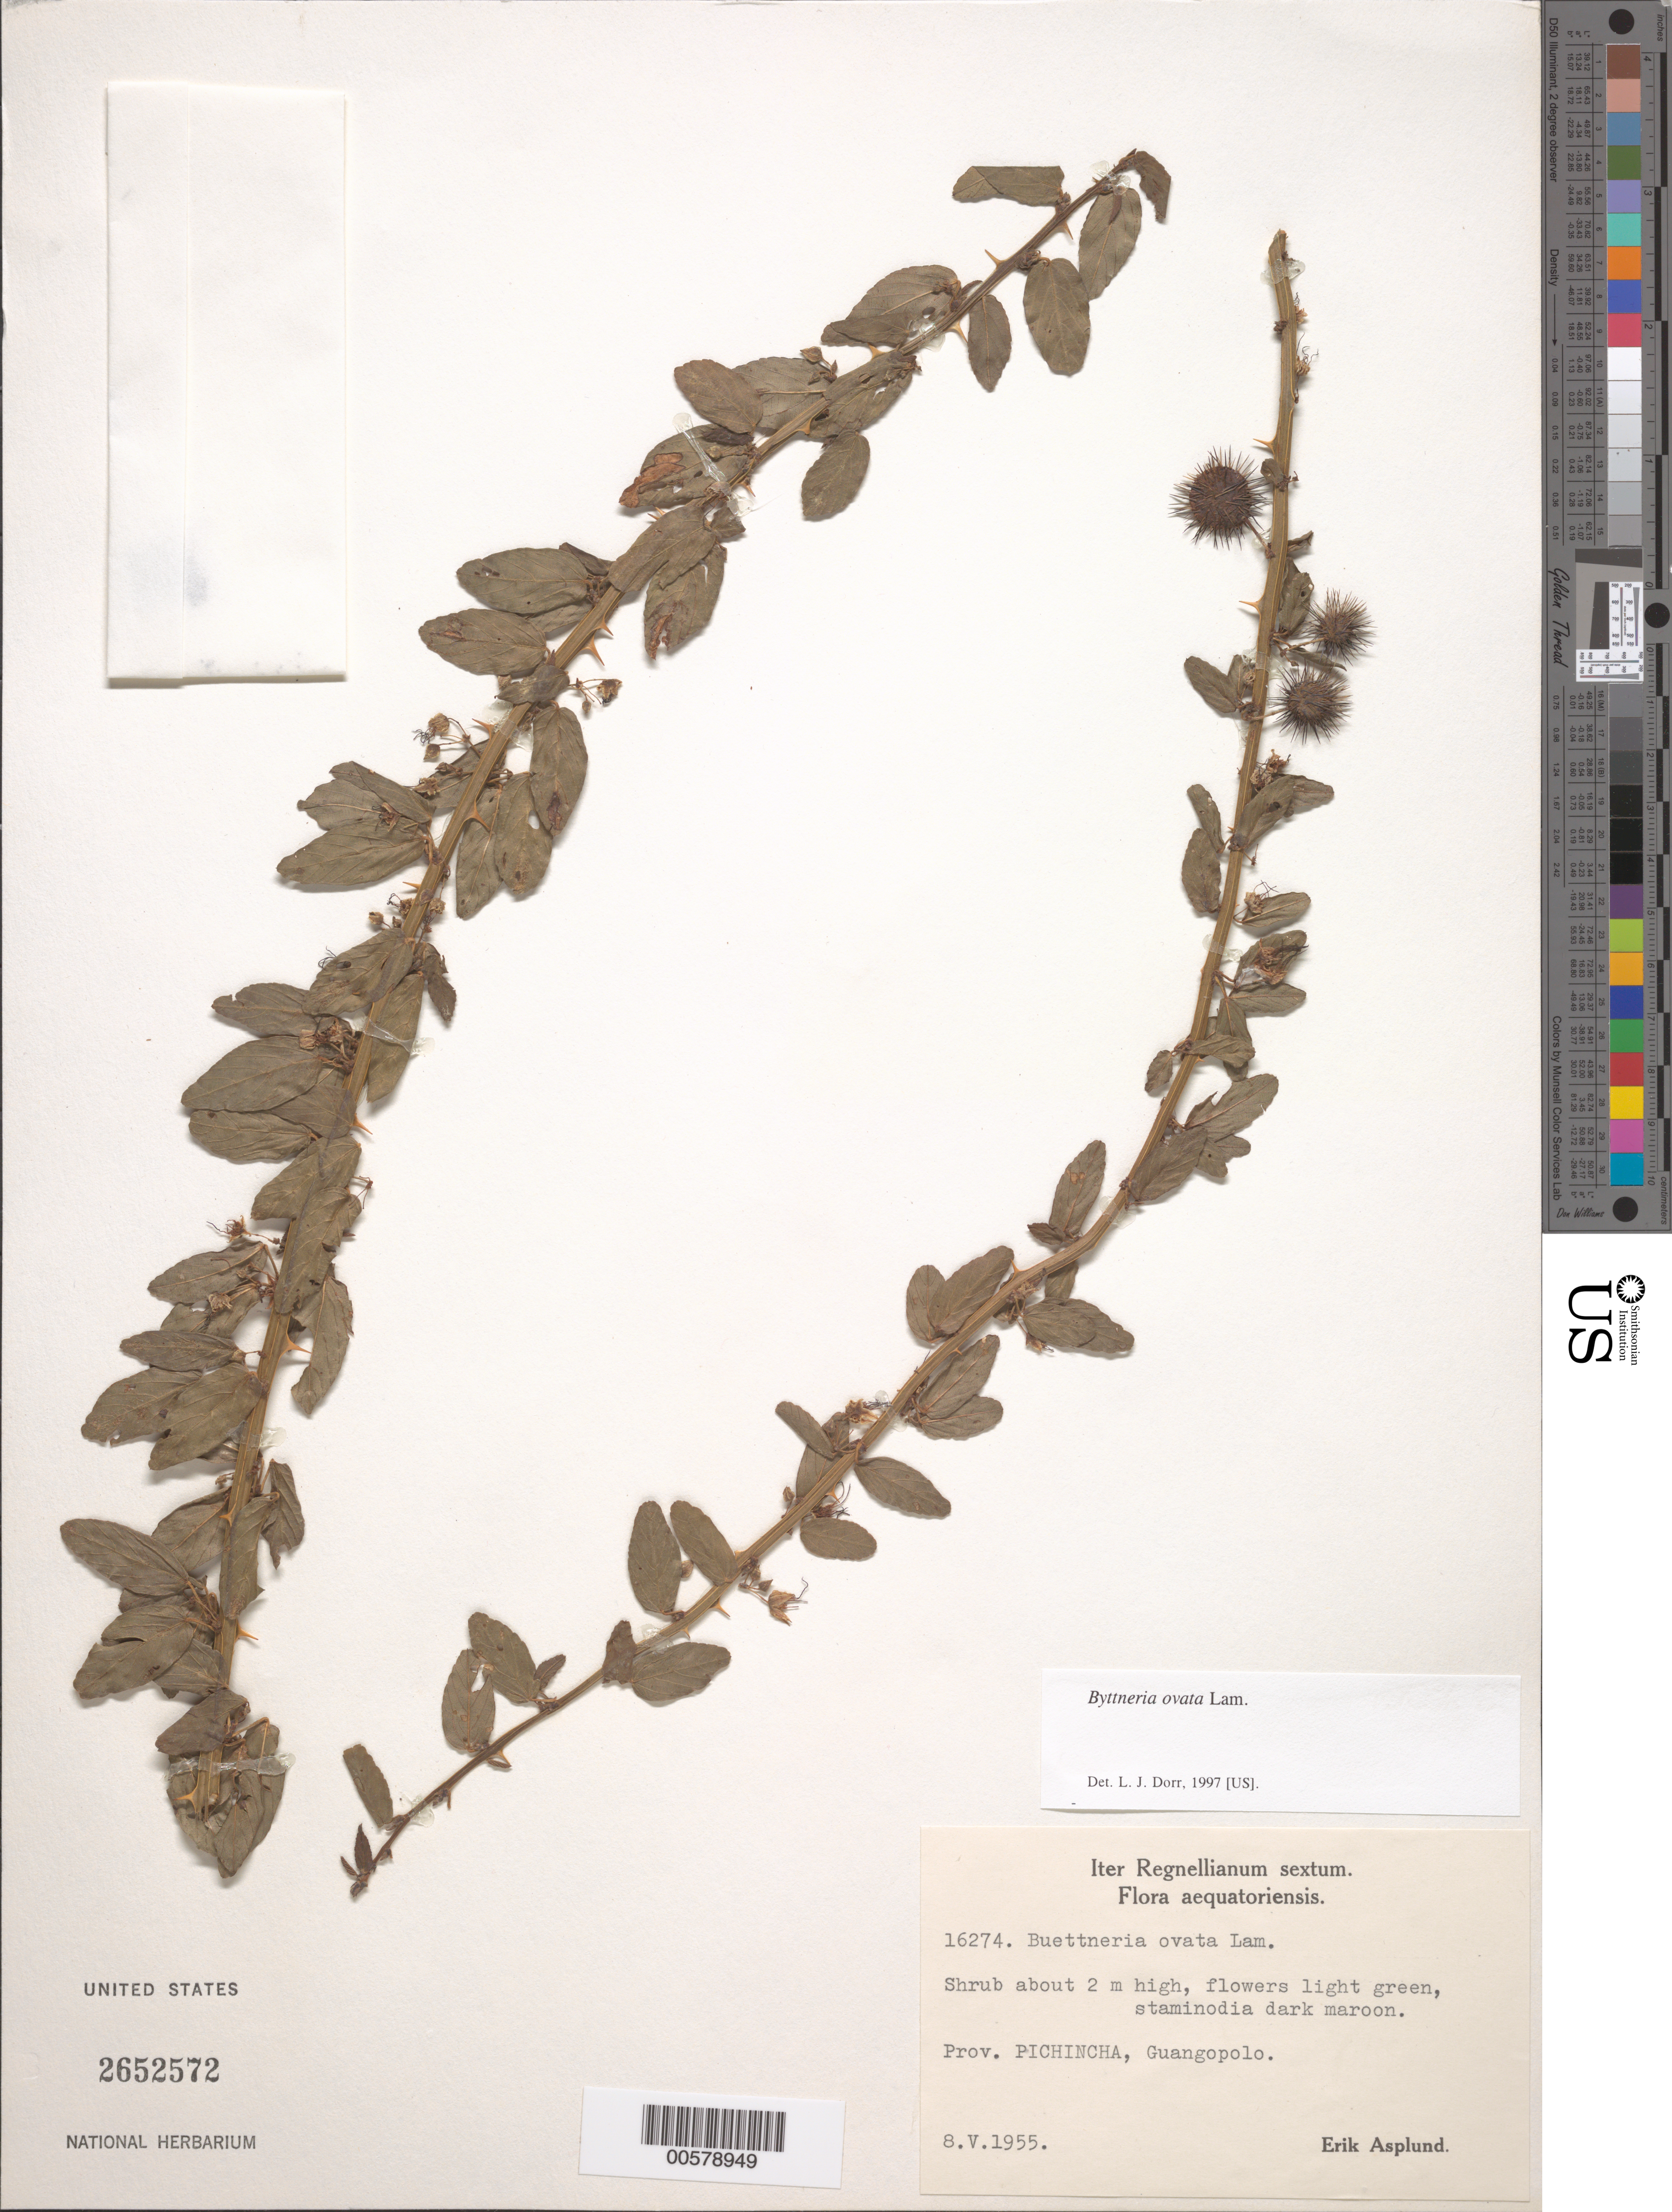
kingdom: Plantae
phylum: Tracheophyta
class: Magnoliopsida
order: Malvales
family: Malvaceae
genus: Byttneria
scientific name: Byttneria ovata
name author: Lam.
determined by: Dorr, L. J., (BOT), Smithsonian Institution - National Museum of Natural History (UNITED STATES)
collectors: E. Asplund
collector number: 16274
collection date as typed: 08 May 1955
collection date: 1955-05-08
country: Ecuador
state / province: Pichincha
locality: Guangopolo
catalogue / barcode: US 2652572